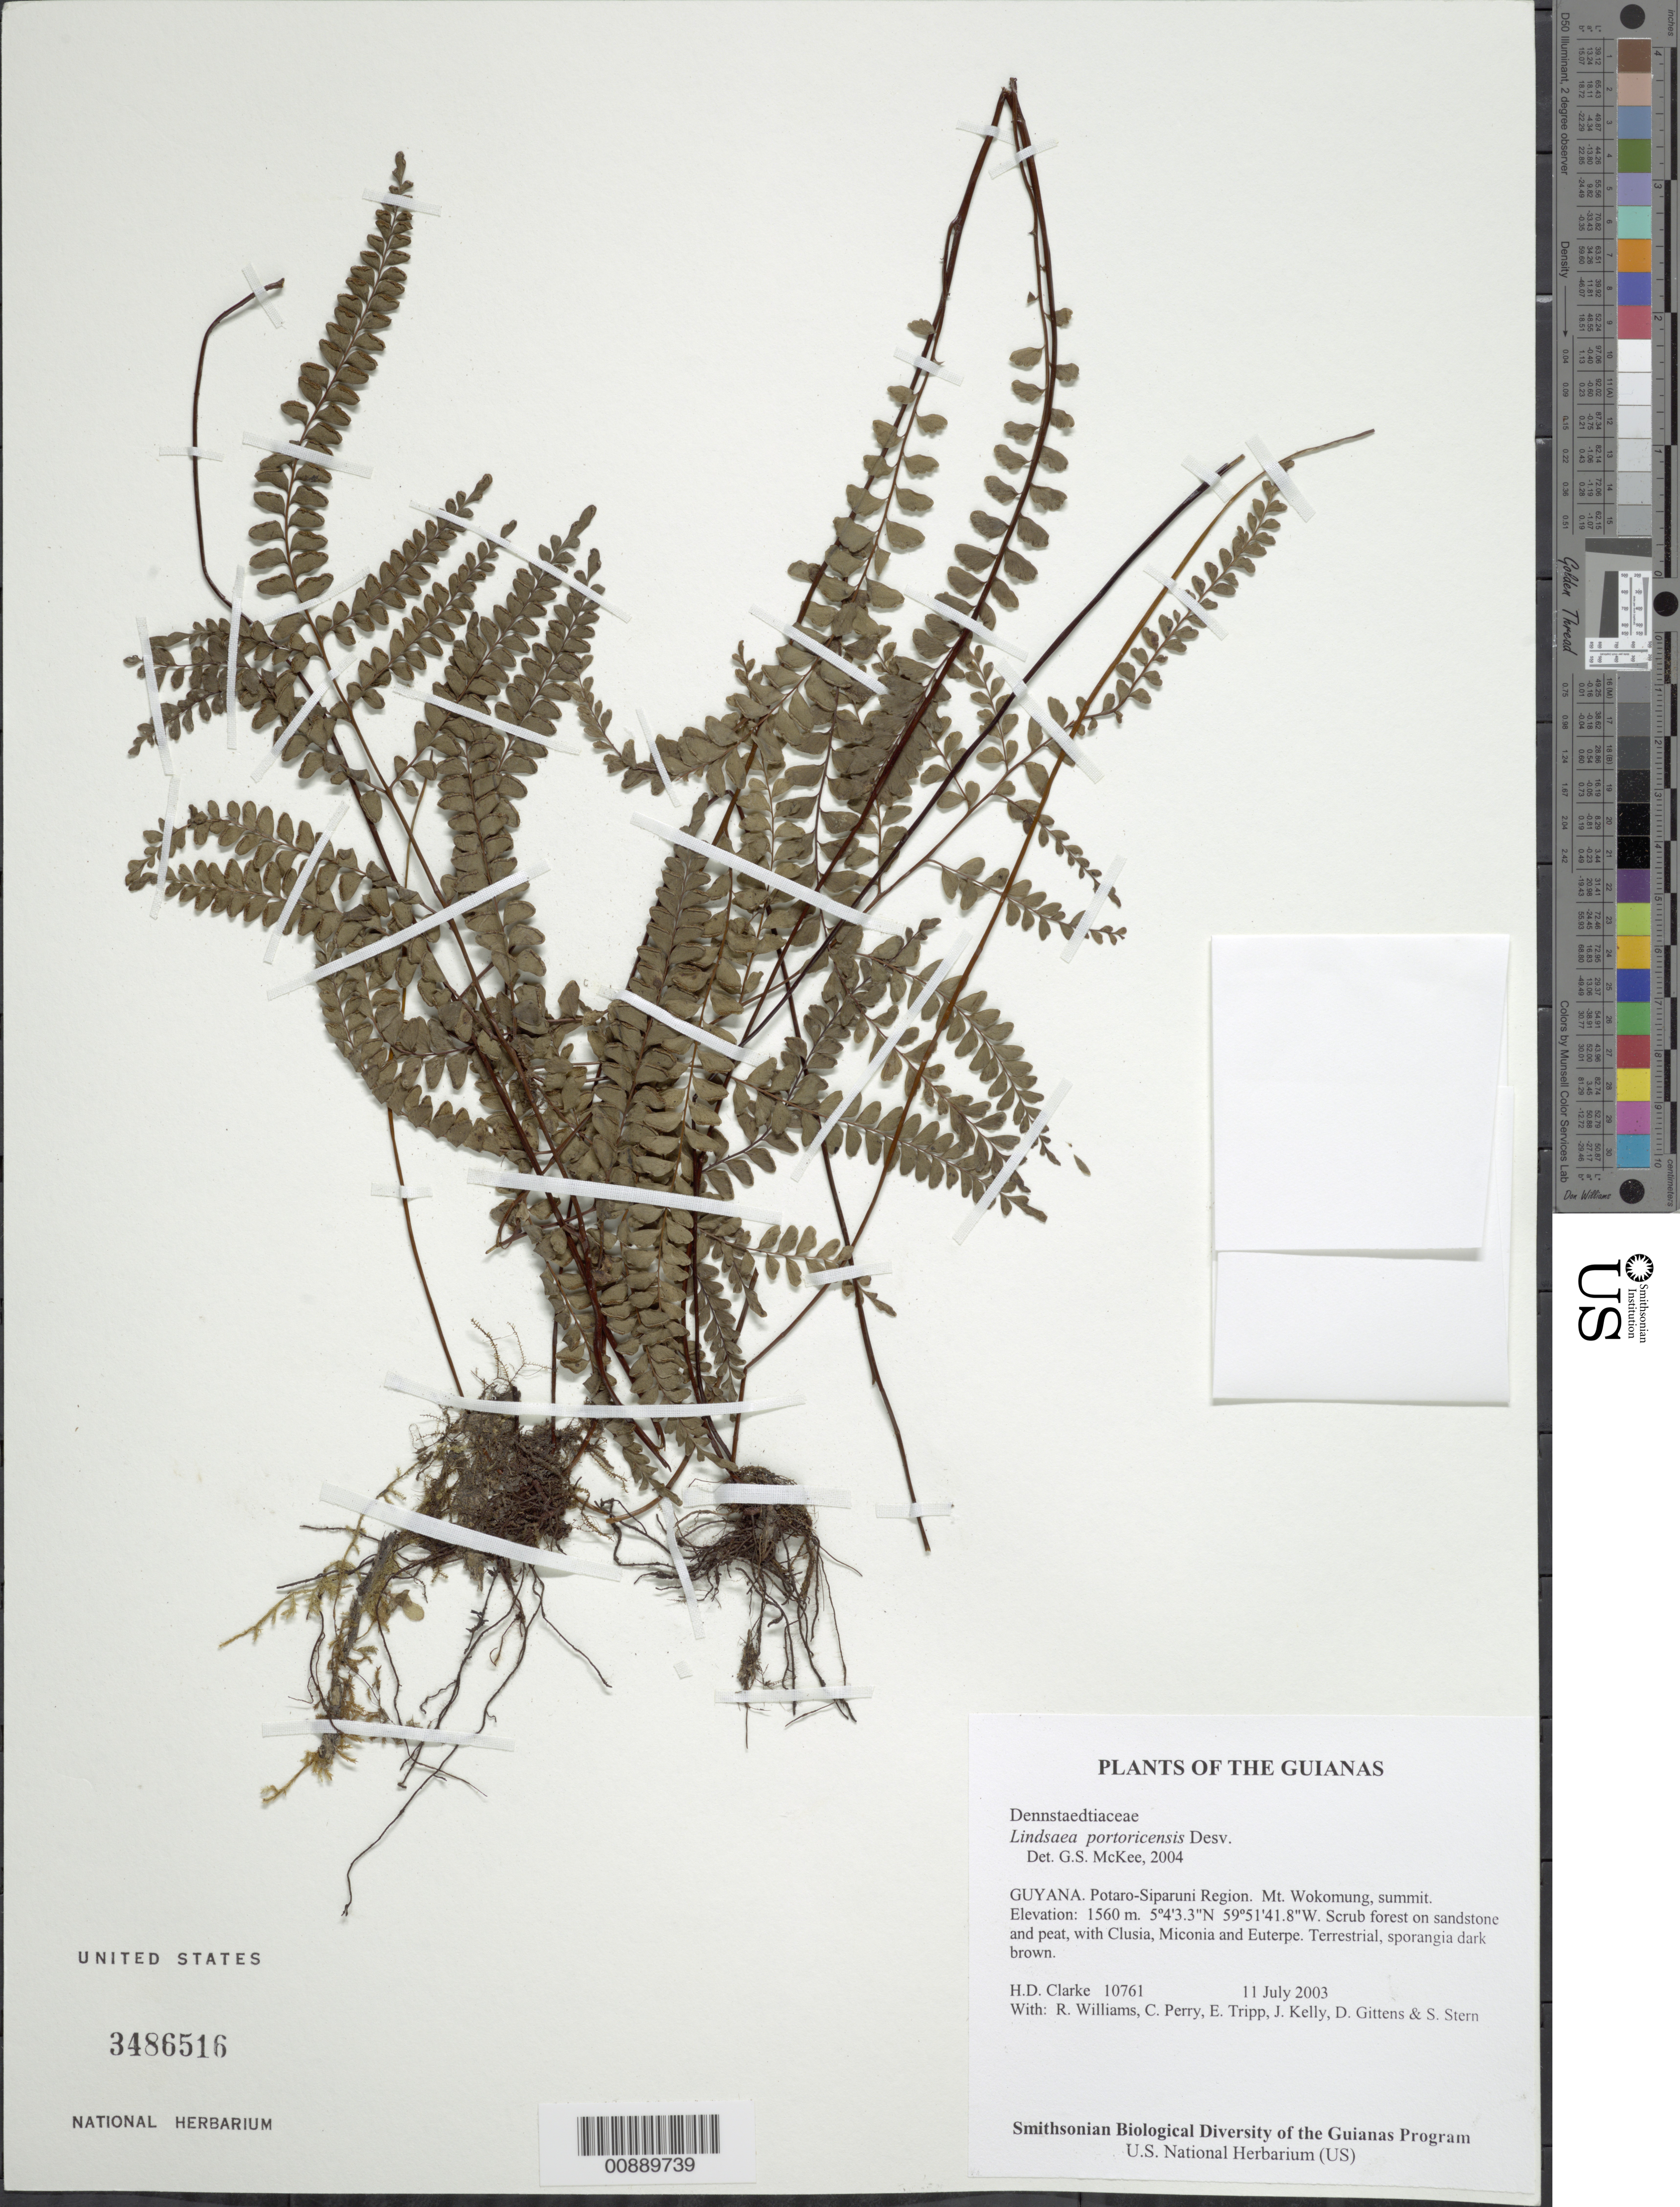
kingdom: Plantae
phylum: Tracheophyta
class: Polypodiopsida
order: Polypodiales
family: Lindsaeaceae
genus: Lindsaea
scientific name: Lindsaea portoricensis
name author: Desv.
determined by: McKee, G. S., (US), NMNH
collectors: H. D. Clarke, R. Williams, C. Perry, E. Tripp, J. Kelly, D. Gittens & S. R. Stern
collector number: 10761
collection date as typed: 11 July 2003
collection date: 2003-07-11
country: Guyana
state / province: Potaro-Siparuni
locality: Mt. Wokomung, summit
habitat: Scrub forest on sandstone and peat, with Clusia, Miconia and Euterpe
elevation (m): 1560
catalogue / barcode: US 3486516